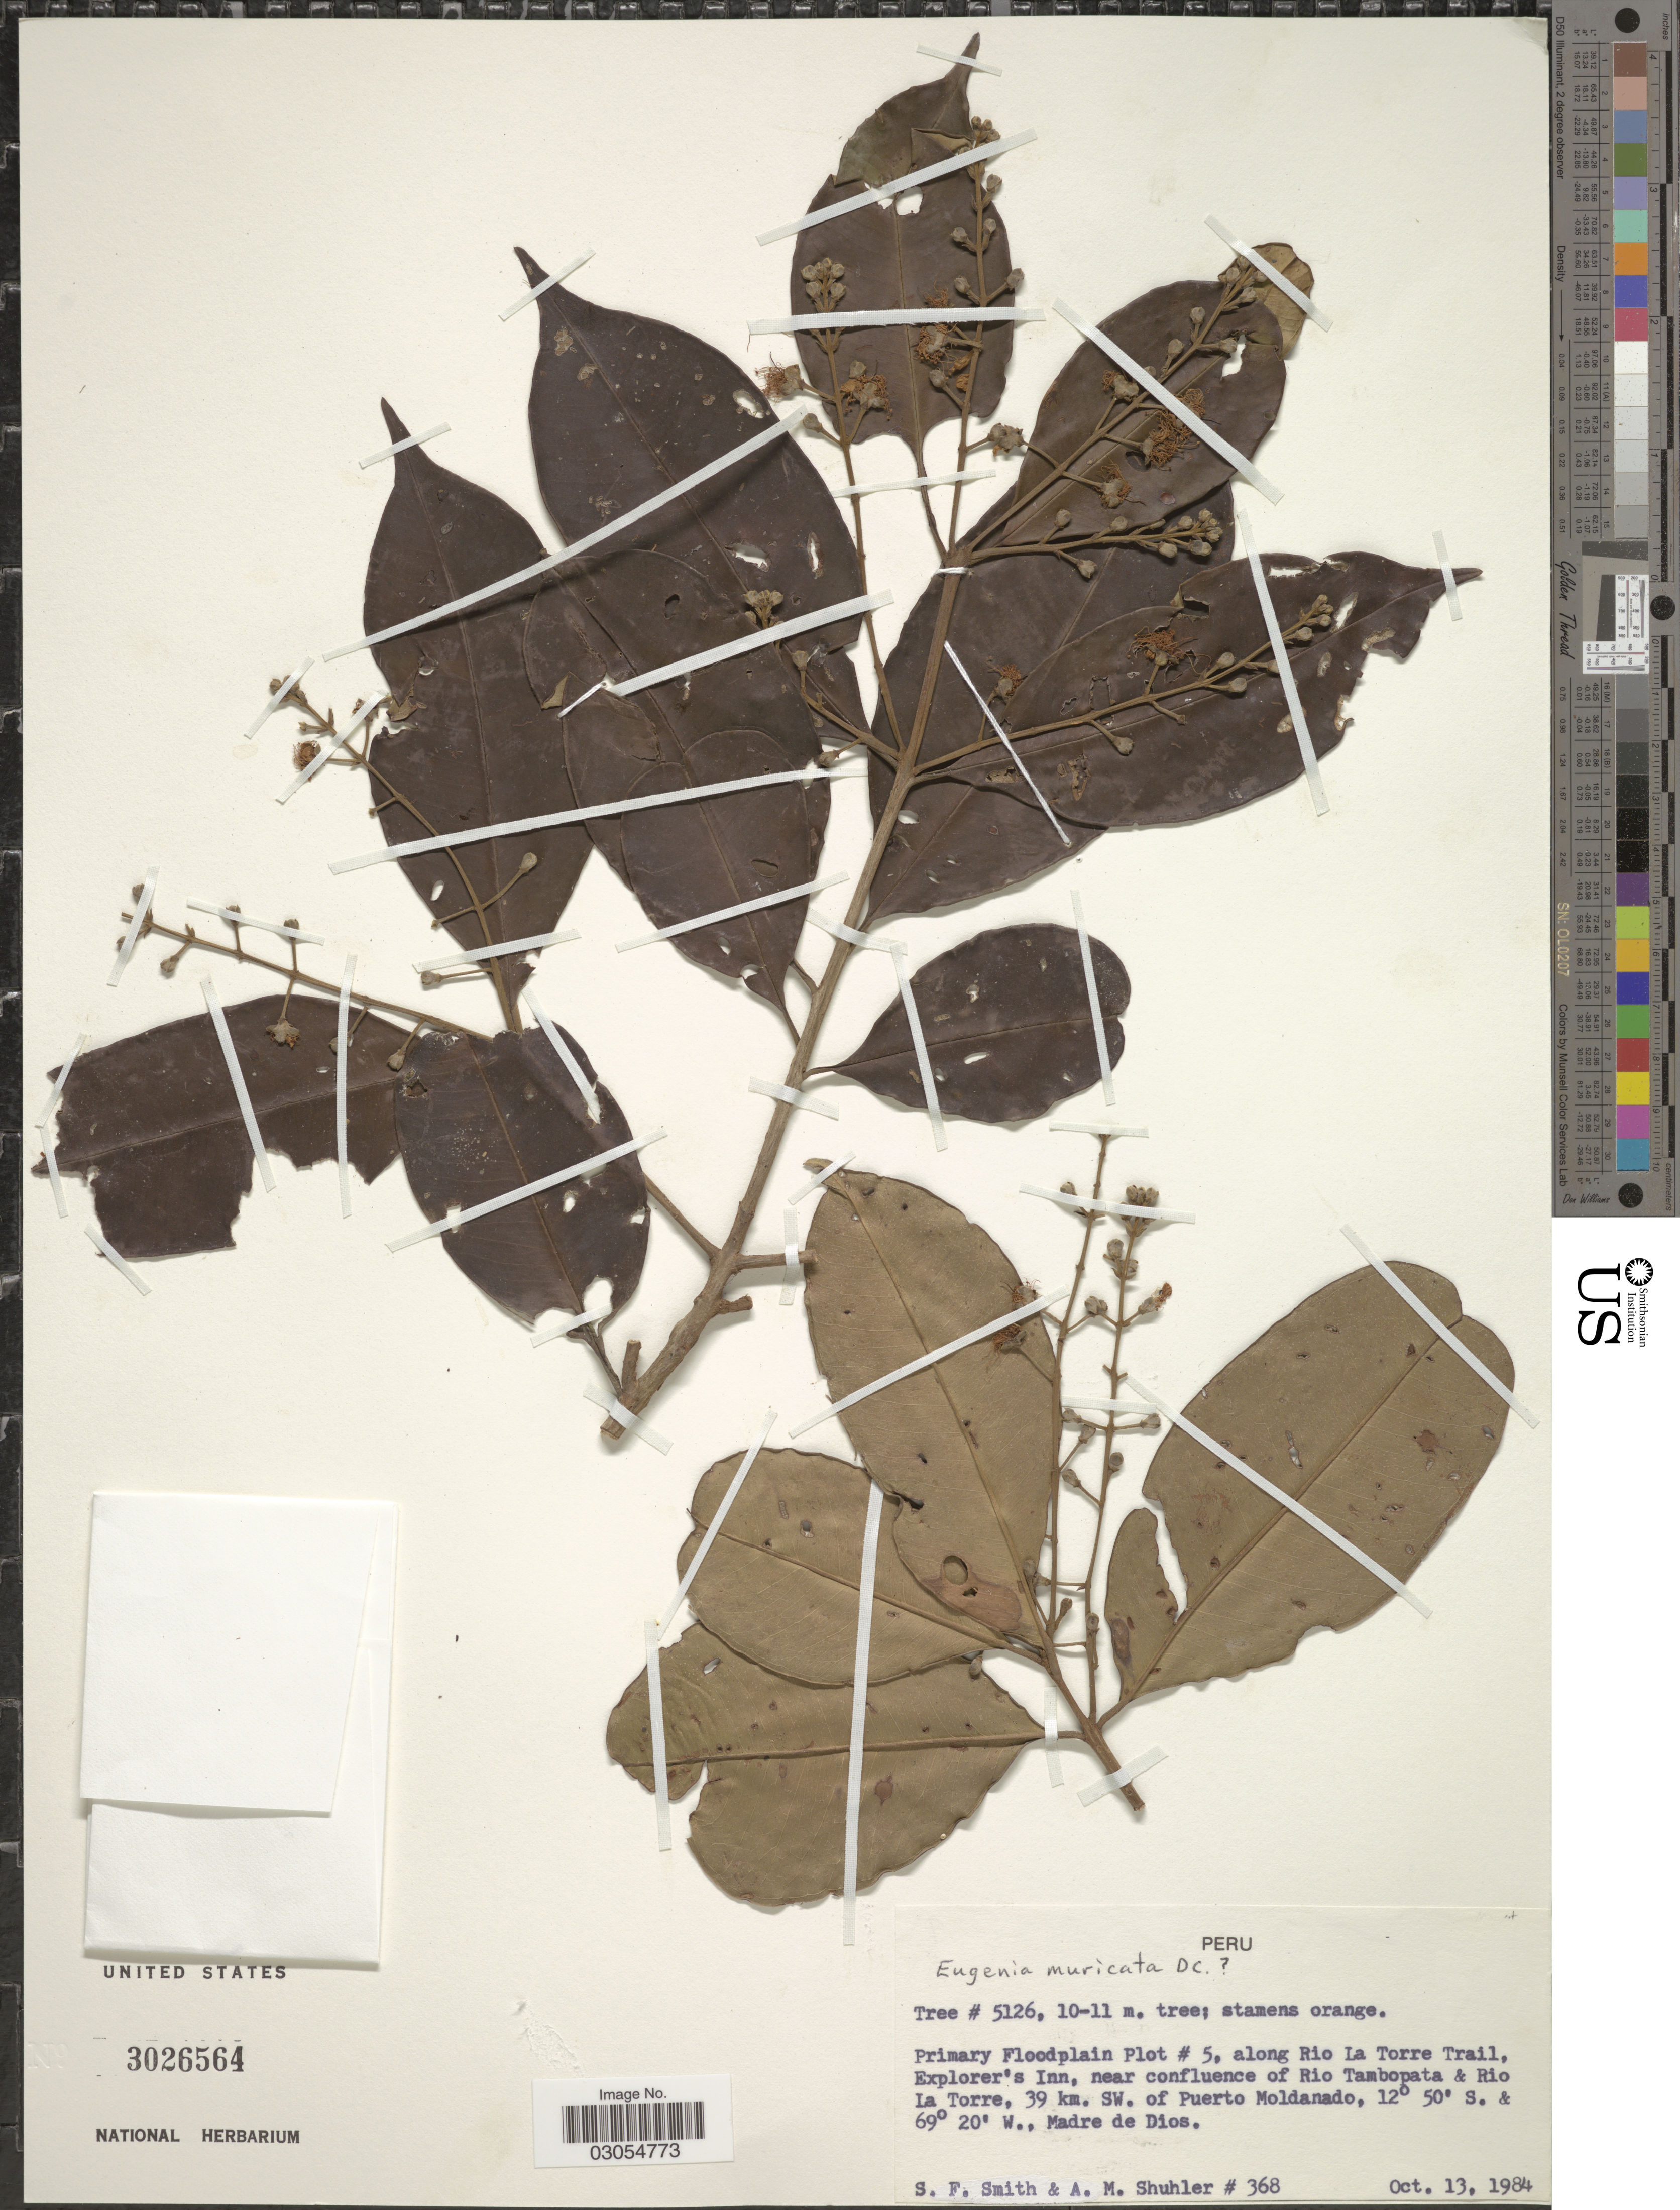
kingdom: Plantae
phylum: Tracheophyta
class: Magnoliopsida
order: Myrtales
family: Myrtaceae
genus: Eugenia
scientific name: Eugenia muricata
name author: DC.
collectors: S.F. Smith & A. Shuhler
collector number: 368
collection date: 1984-10-13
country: Peru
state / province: Madre de Dios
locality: Primary Floodplain Plot # 5, along Rio La Torre Trail, Explorer's Inn, near confluence of Rio Tambopata & Rio La Torre, 39 km. SW. of Puerto Moldanado.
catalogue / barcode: US 3026564